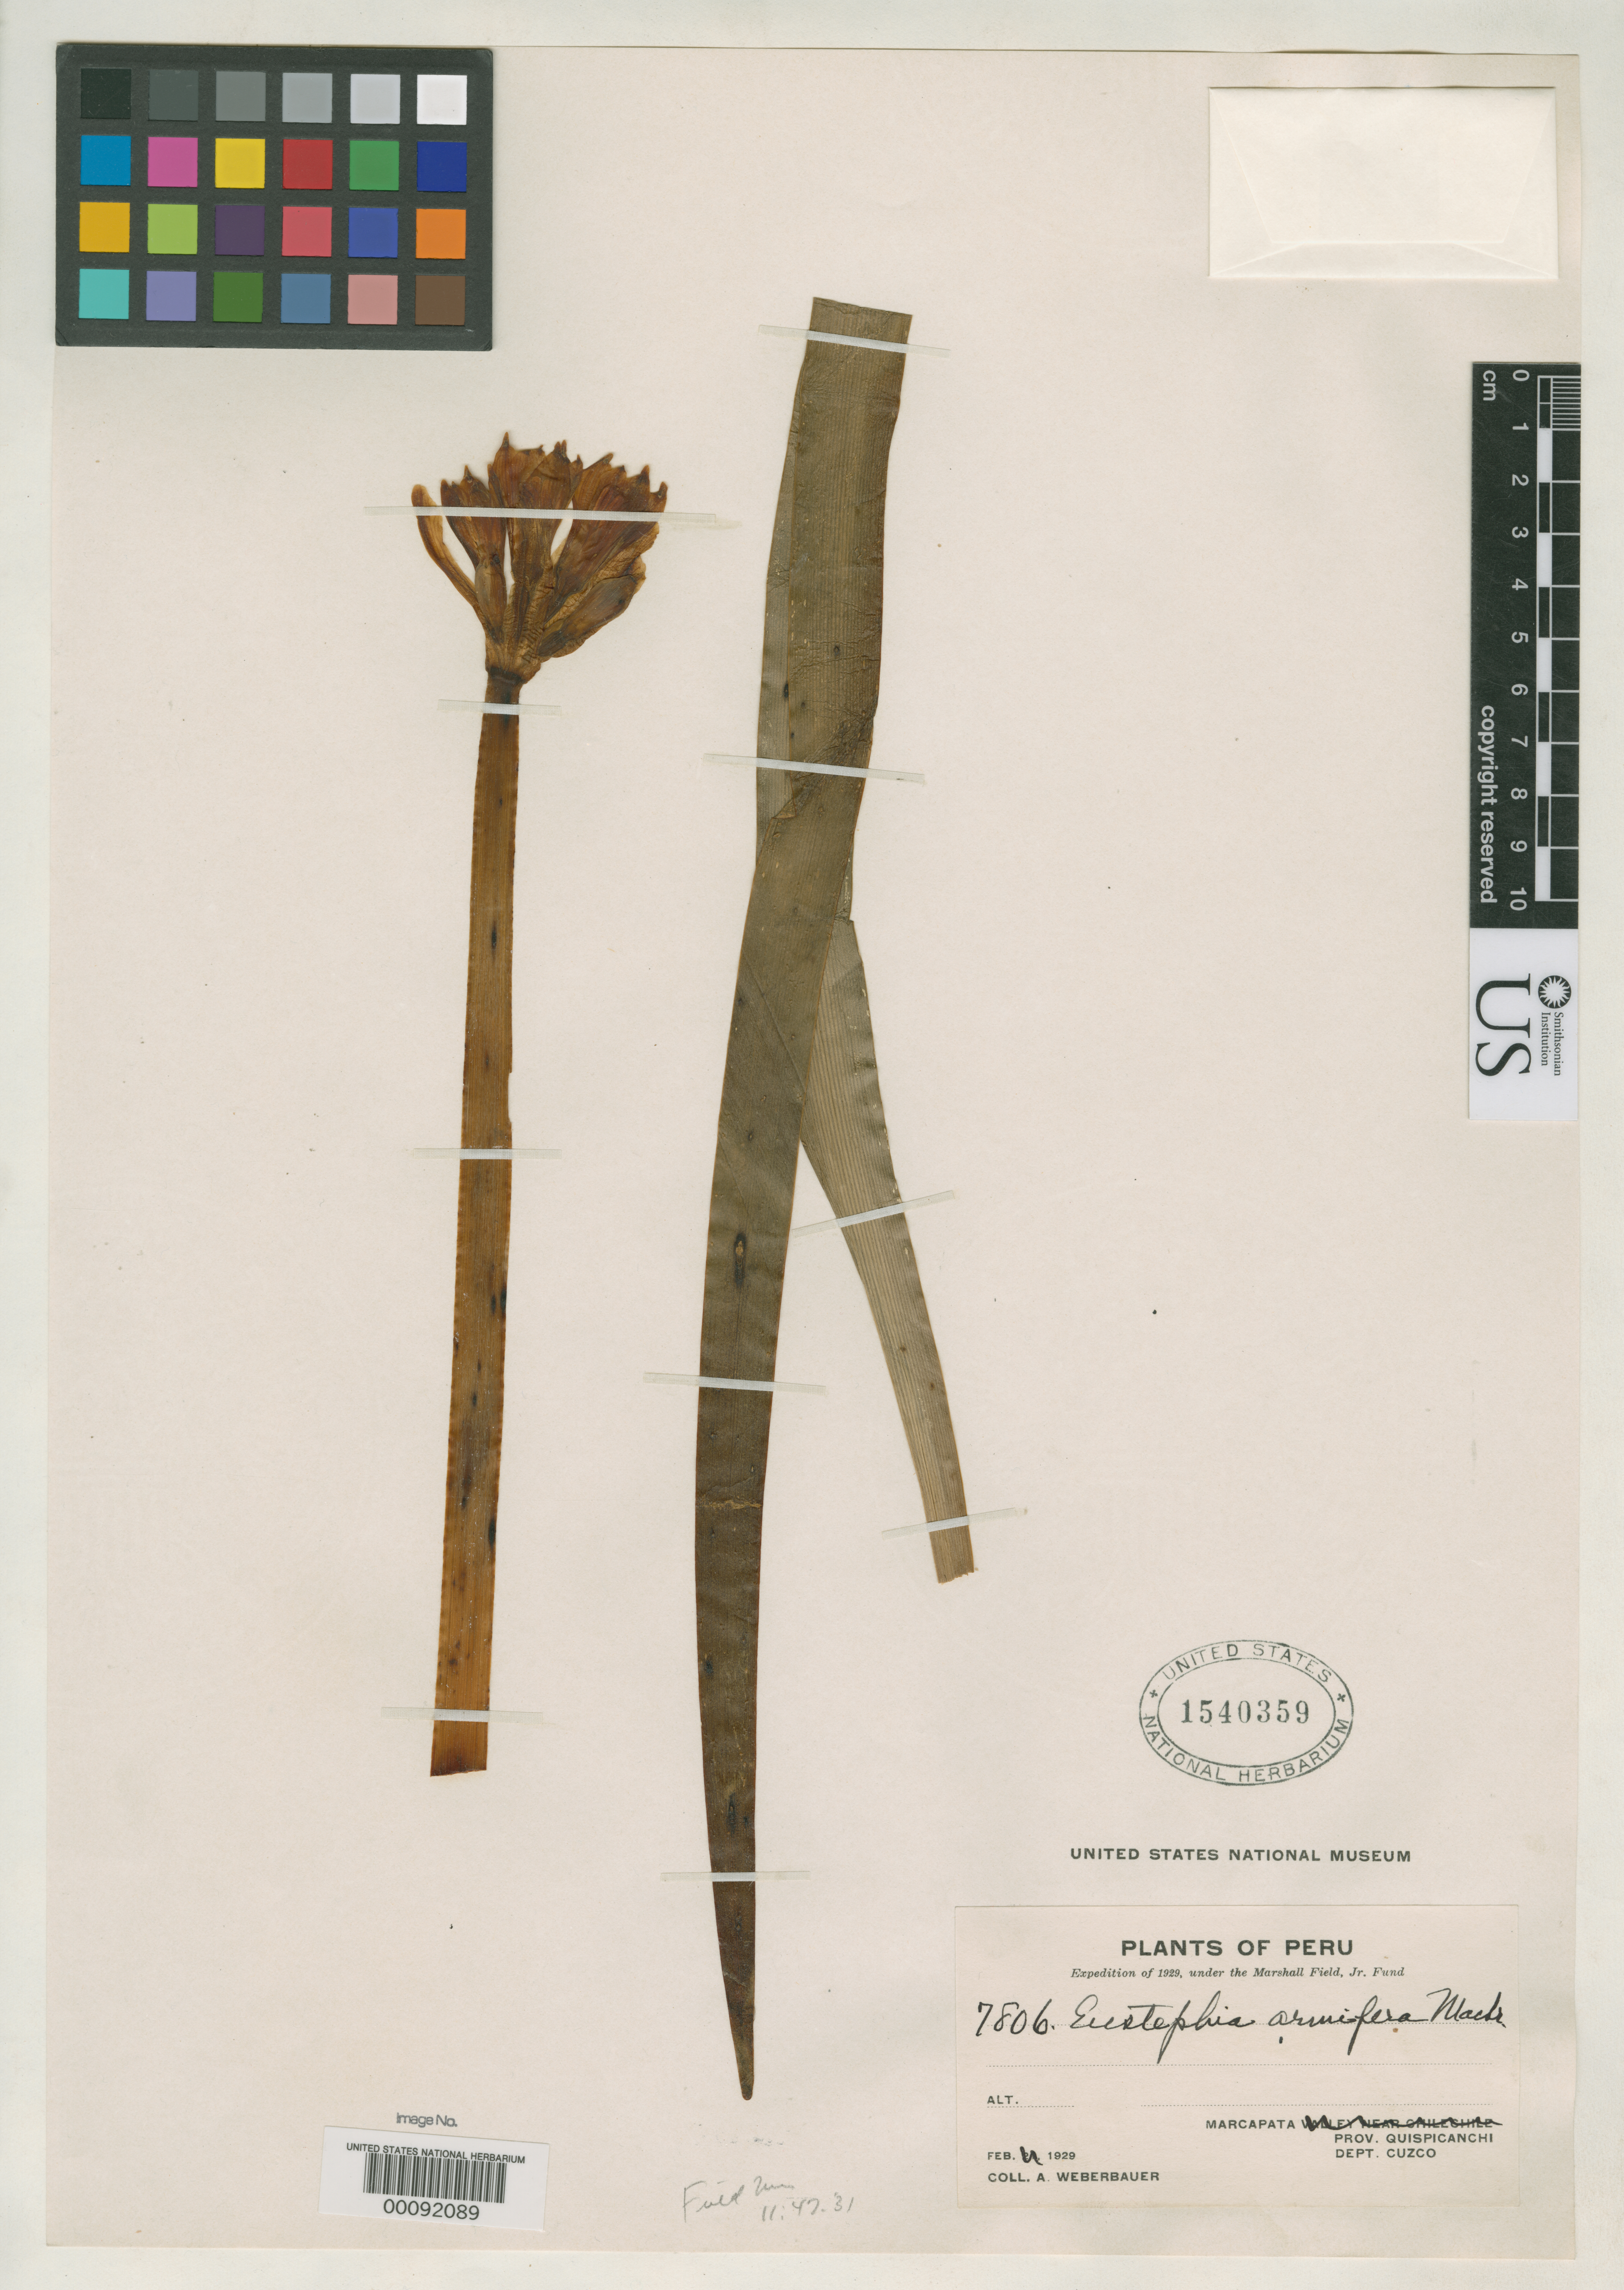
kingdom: Plantae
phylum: Tracheophyta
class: Liliopsida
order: Asparagales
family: Amaryllidaceae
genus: Eustephia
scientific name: Eustephia armifera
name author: J.F. Macbr.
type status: Isotype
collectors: A. Weberbauer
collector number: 7806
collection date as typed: Feb 1929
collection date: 1929-02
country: Peru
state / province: Cusco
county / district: Quispicanchis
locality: Quispicanchi, Marcapata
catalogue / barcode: US 1540359